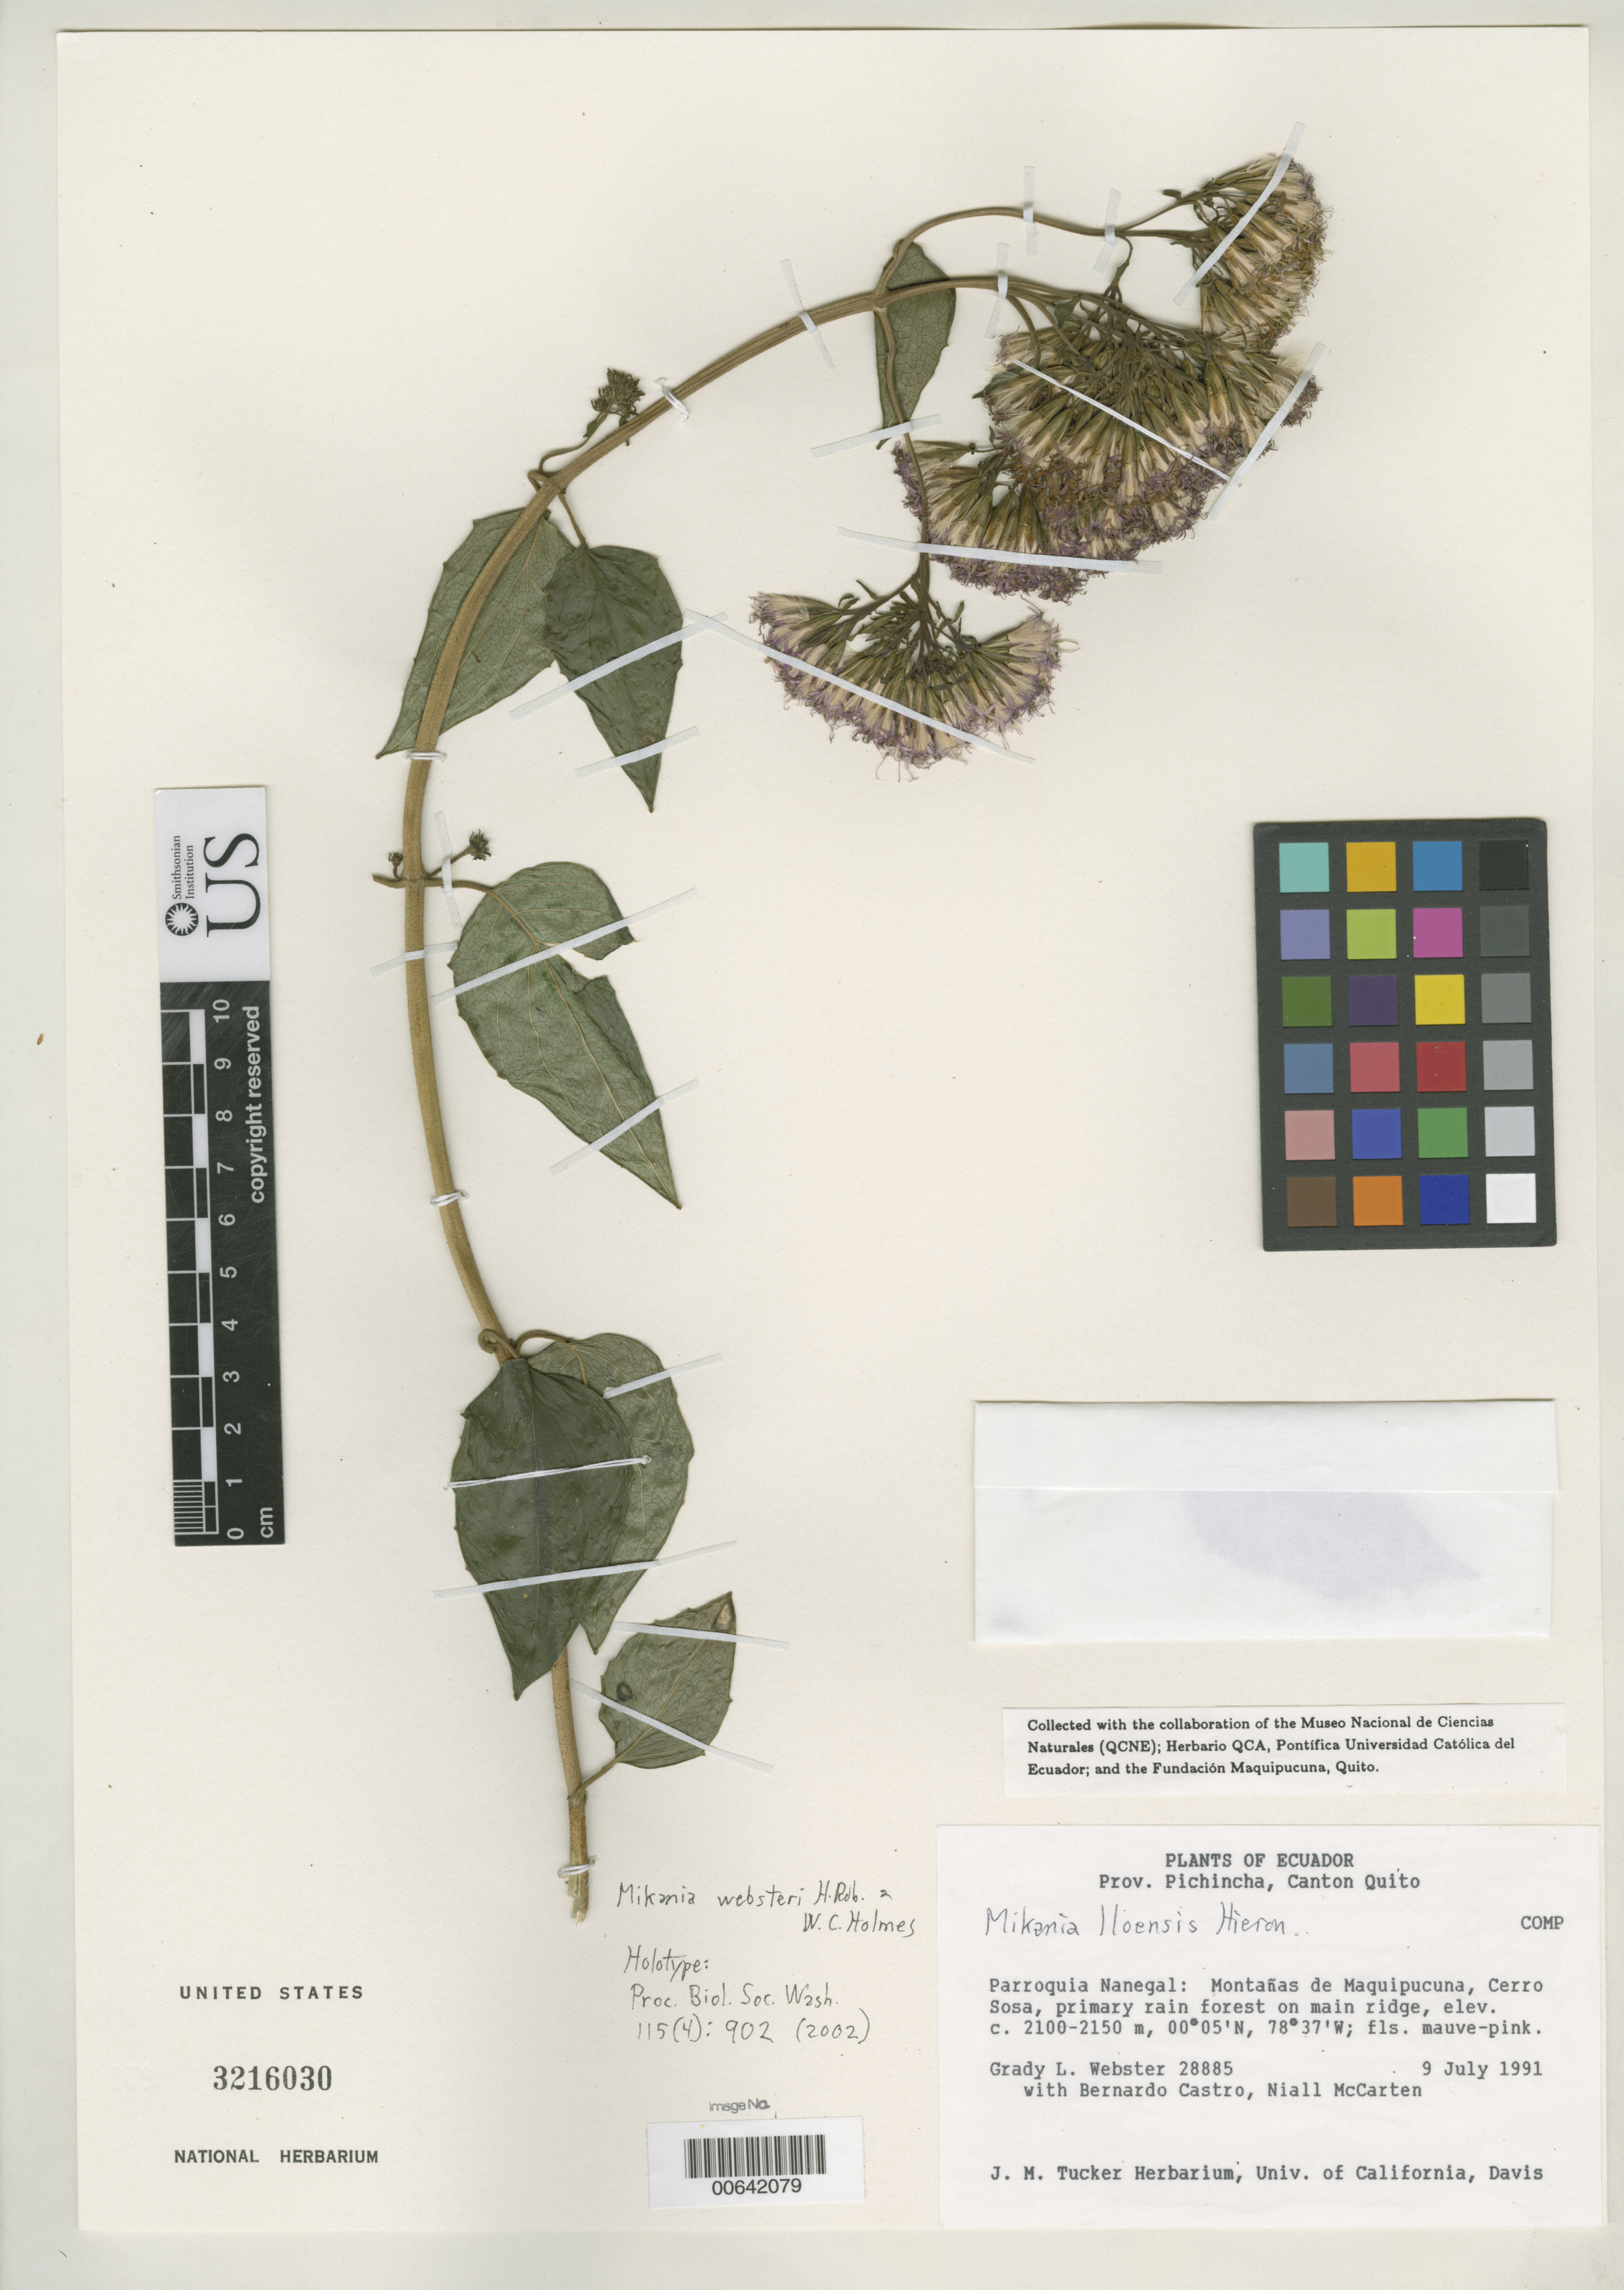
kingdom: Plantae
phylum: Tracheophyta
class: Magnoliopsida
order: Asterales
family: Asteraceae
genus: Mikania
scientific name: Mikania websteri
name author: H. Rob. & W.C. Holmes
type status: Holotype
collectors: G. L. Webster, B. Castro & N. McCarten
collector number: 28885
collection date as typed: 09 Jul 1991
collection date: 1991-07-09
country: Ecuador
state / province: Pichincha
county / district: Quito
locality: Parroquia Nanegal: Montañas de Maquipucuna, Cerro Sosa.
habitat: Primary rainforest on main ridge.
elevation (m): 2100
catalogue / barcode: US 3216030